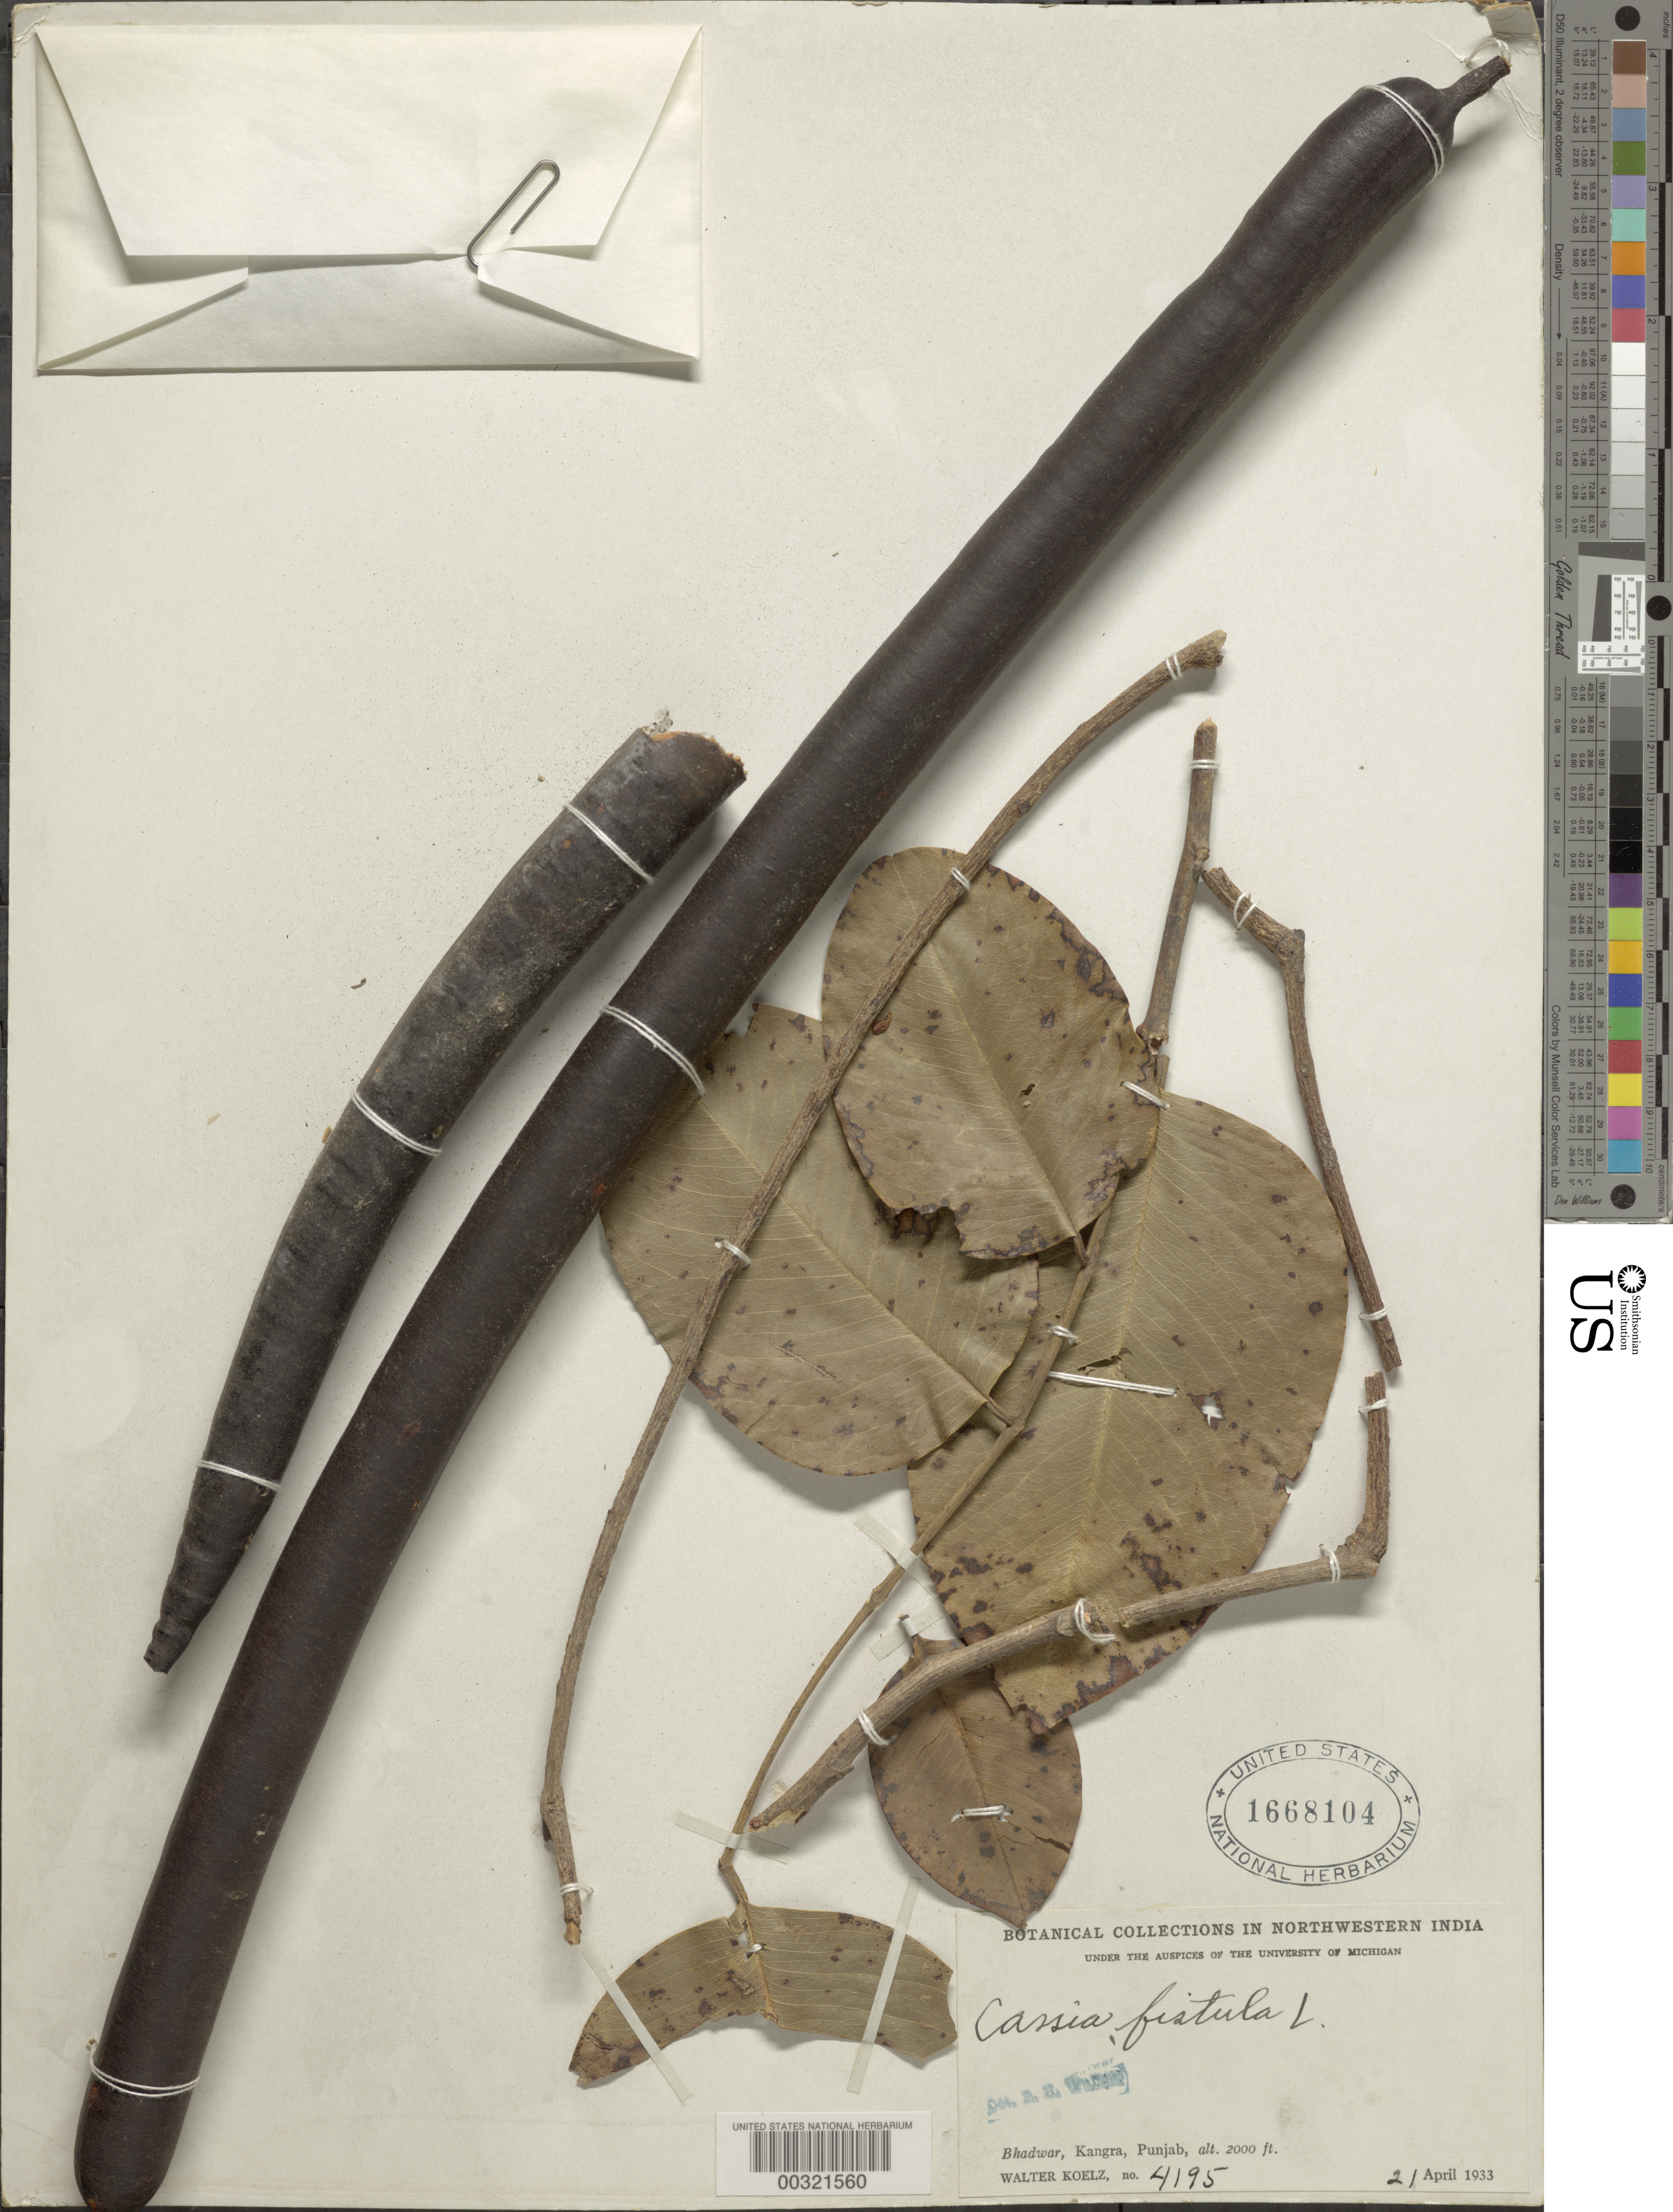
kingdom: Plantae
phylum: Tracheophyta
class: Magnoliopsida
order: Fabales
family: Fabaceae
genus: Cassia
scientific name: Cassia fistula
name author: L.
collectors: W. N. Koelz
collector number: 4195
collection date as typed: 21 Apr 1933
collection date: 1933-04-21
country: India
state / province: Himachal Pradesh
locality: Bhadwar, Kangra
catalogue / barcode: US 1668104